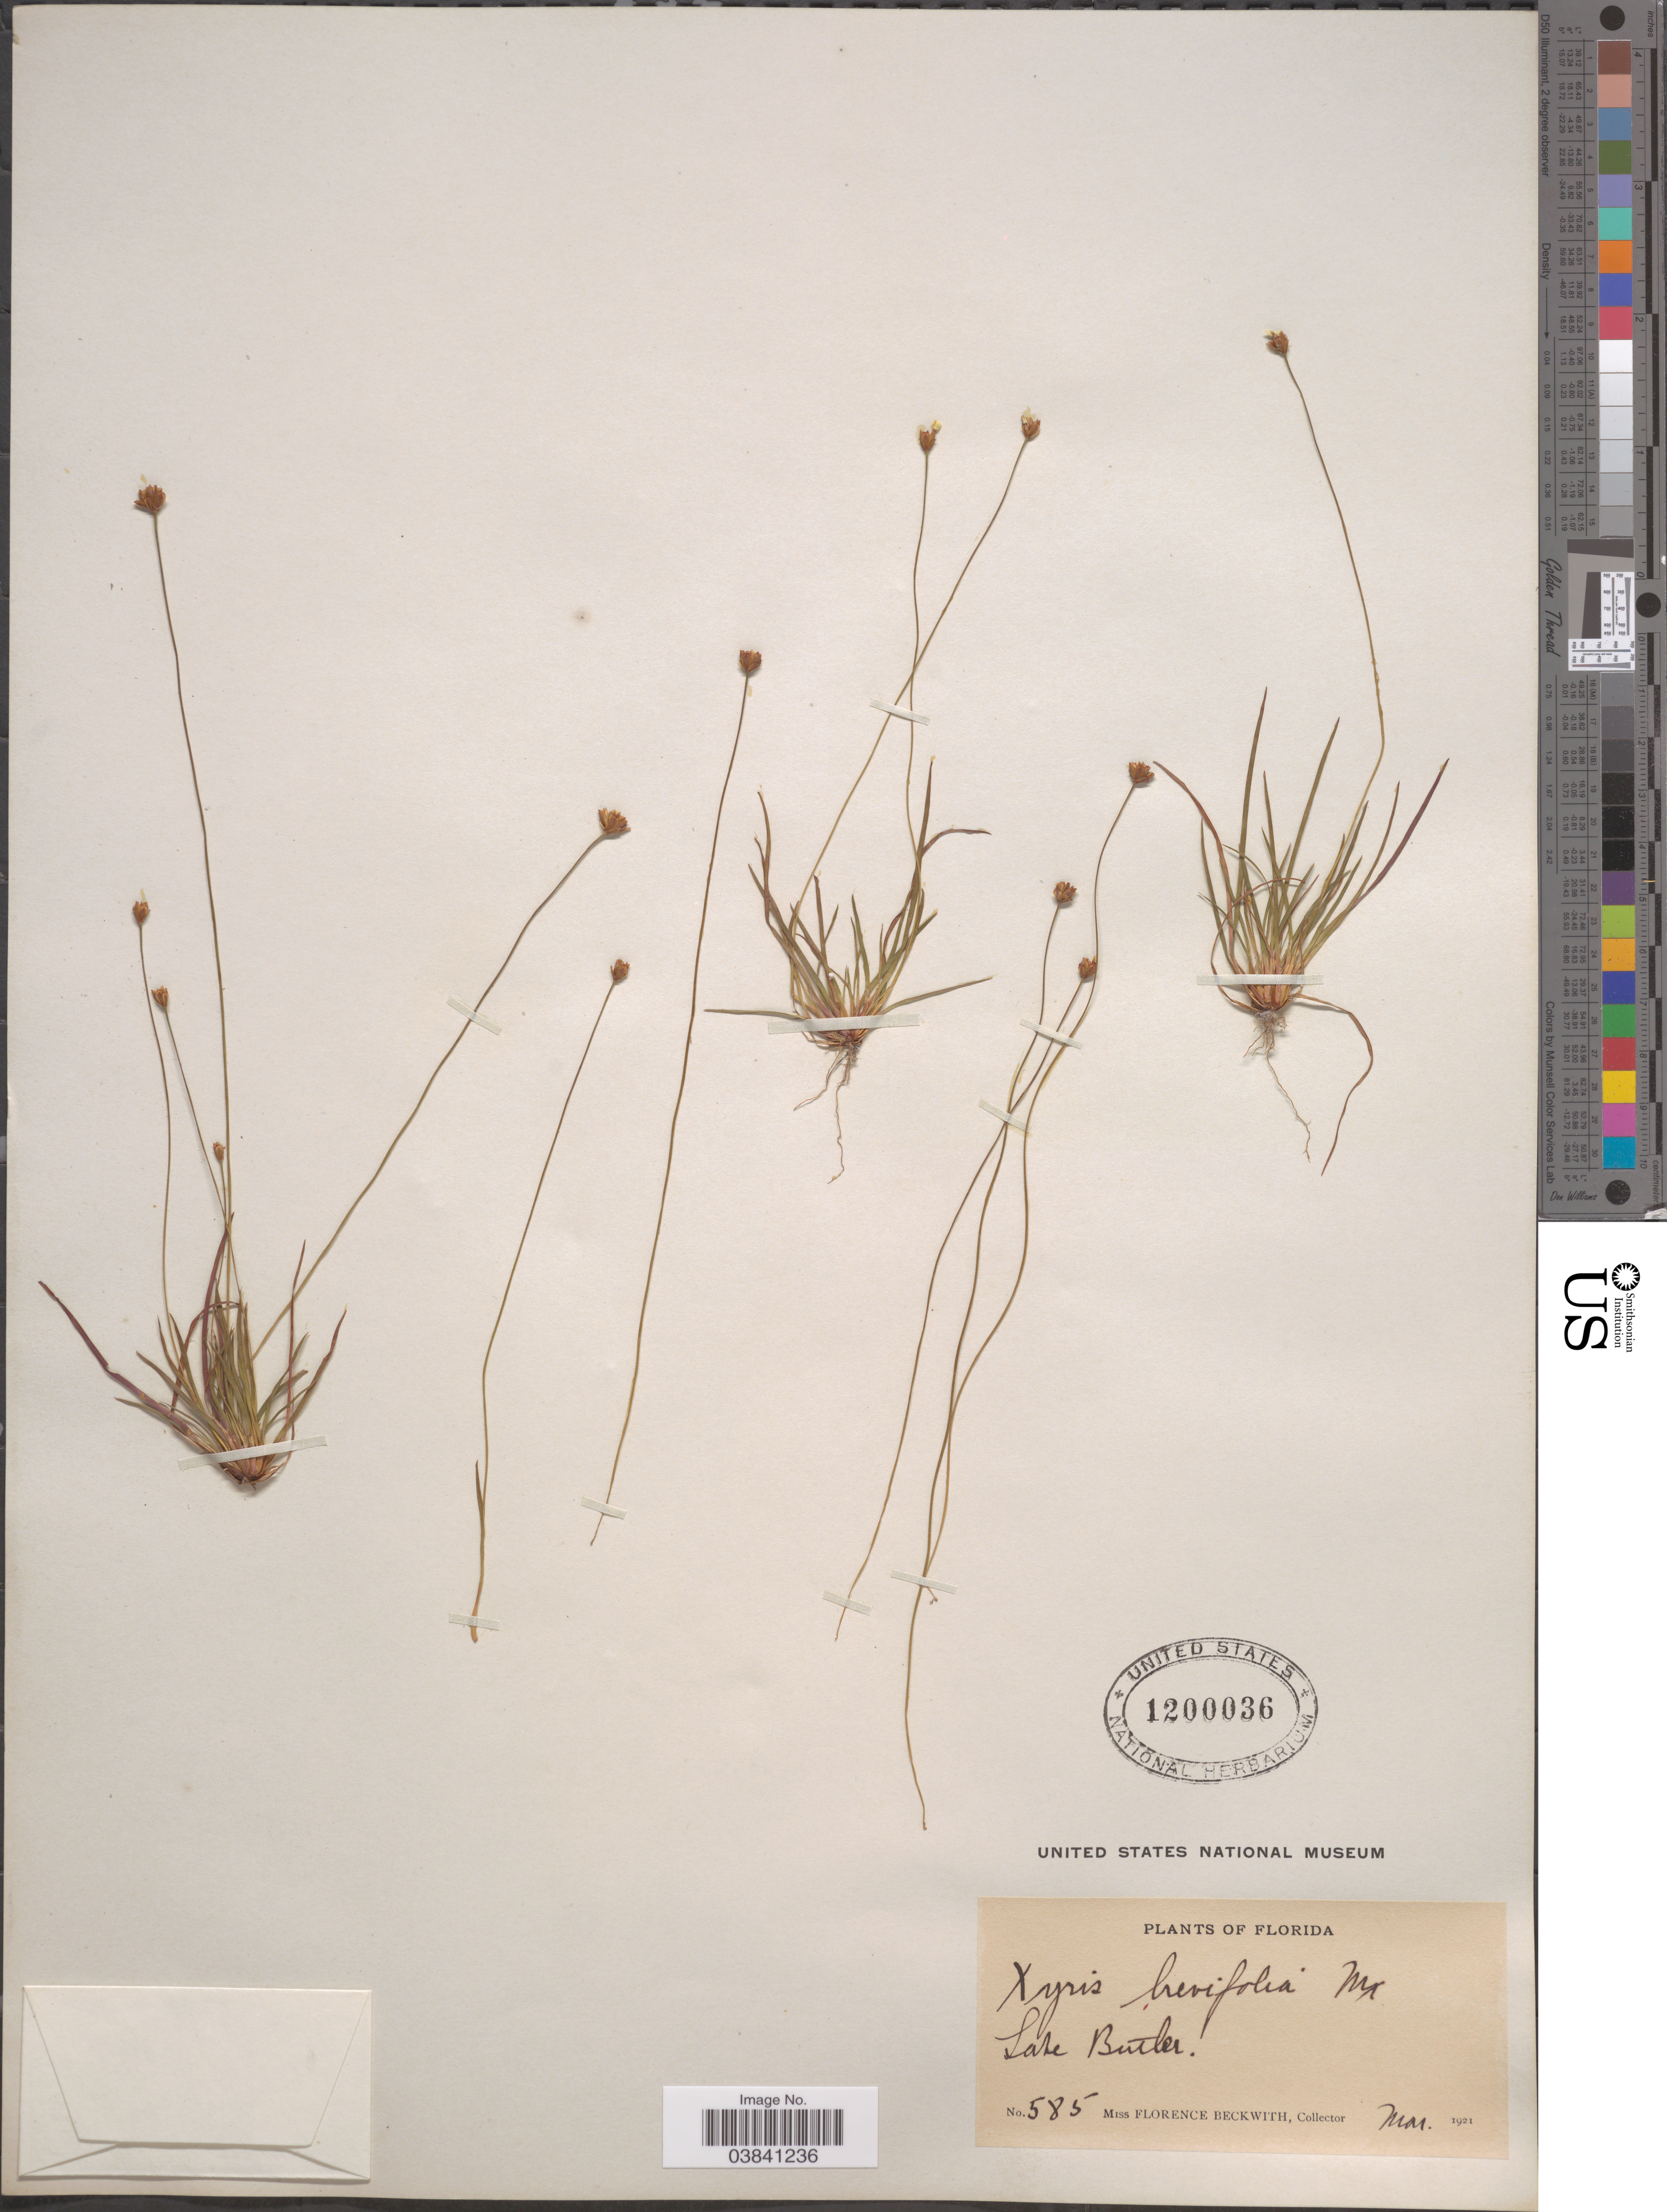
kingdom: Plantae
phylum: Tracheophyta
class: Liliopsida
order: Poales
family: Xyridaceae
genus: Xyris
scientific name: Xyris brevifolia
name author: Michx.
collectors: F. Beckwith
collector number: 585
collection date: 1921-03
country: United States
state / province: Florida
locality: Lake Butler.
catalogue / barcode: US 1200036